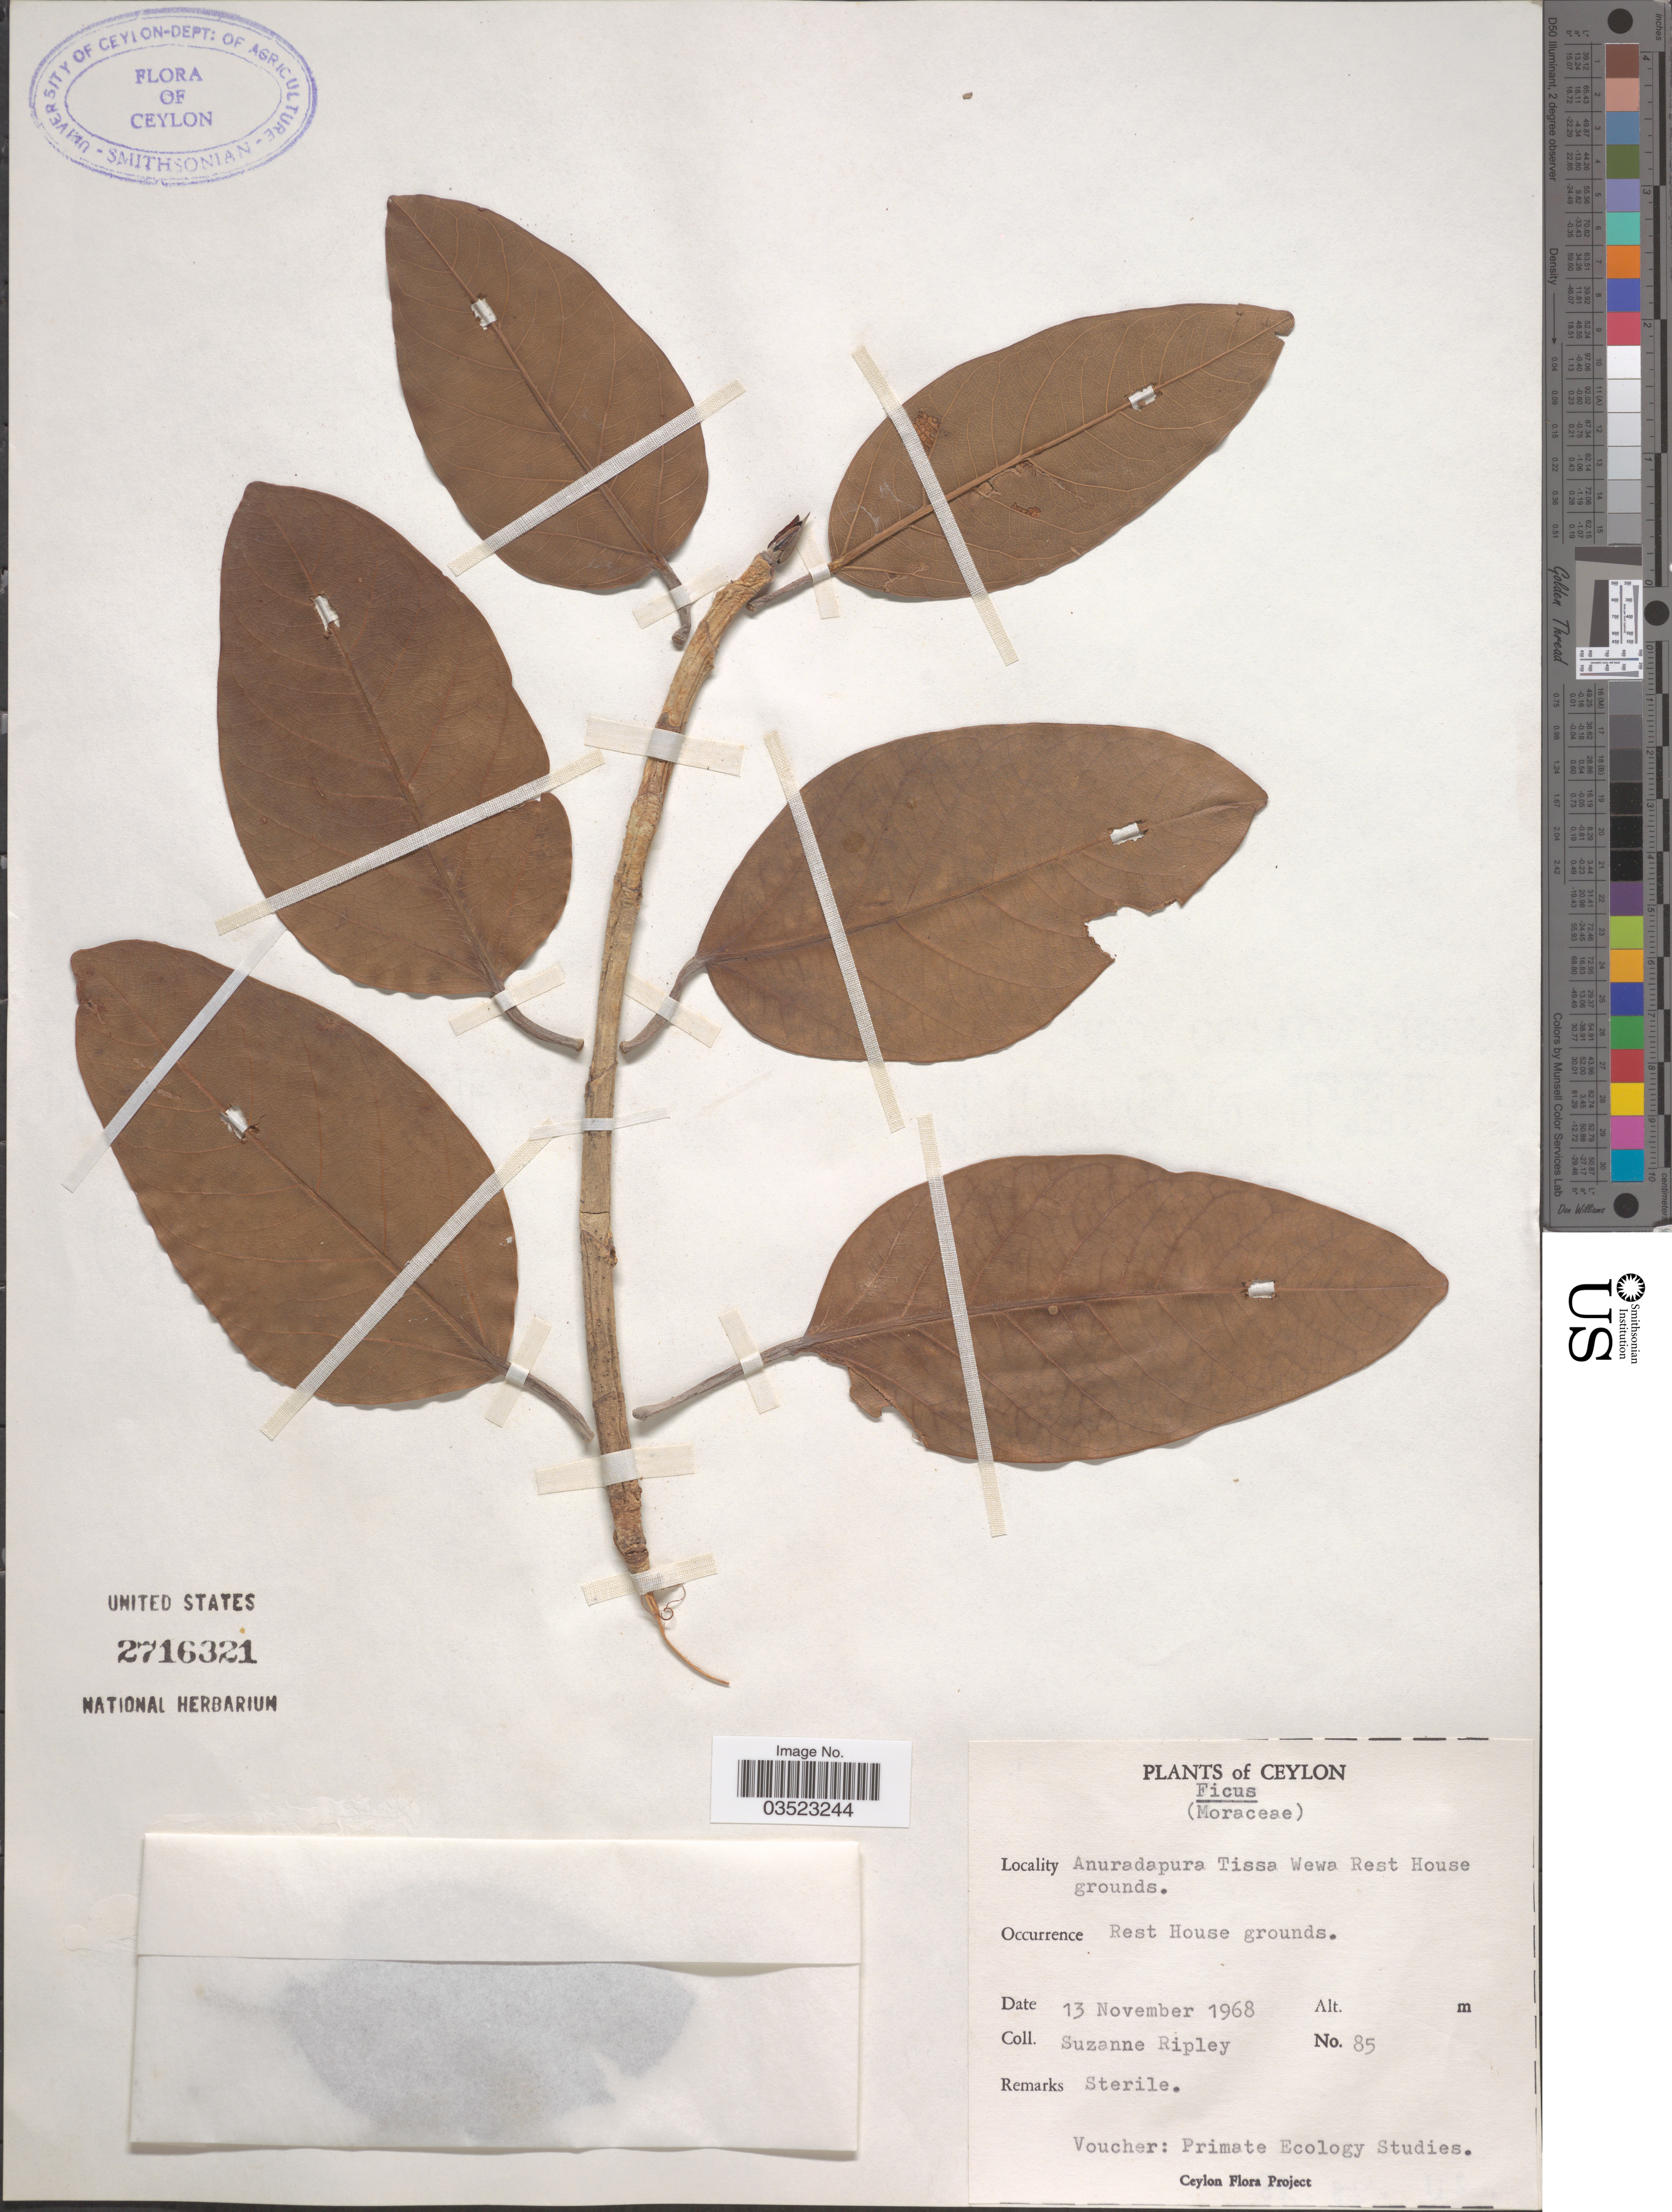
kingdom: Plantae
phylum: Tracheophyta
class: Magnoliopsida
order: Rosales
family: Moraceae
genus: Ficus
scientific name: Ficus sp.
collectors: S. Ripley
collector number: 85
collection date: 1968-11-13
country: Sri Lanka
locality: Ceylon. Anuradapura Tissa Wewa Rest House grounds. Rest House grounds.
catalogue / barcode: US 2716321